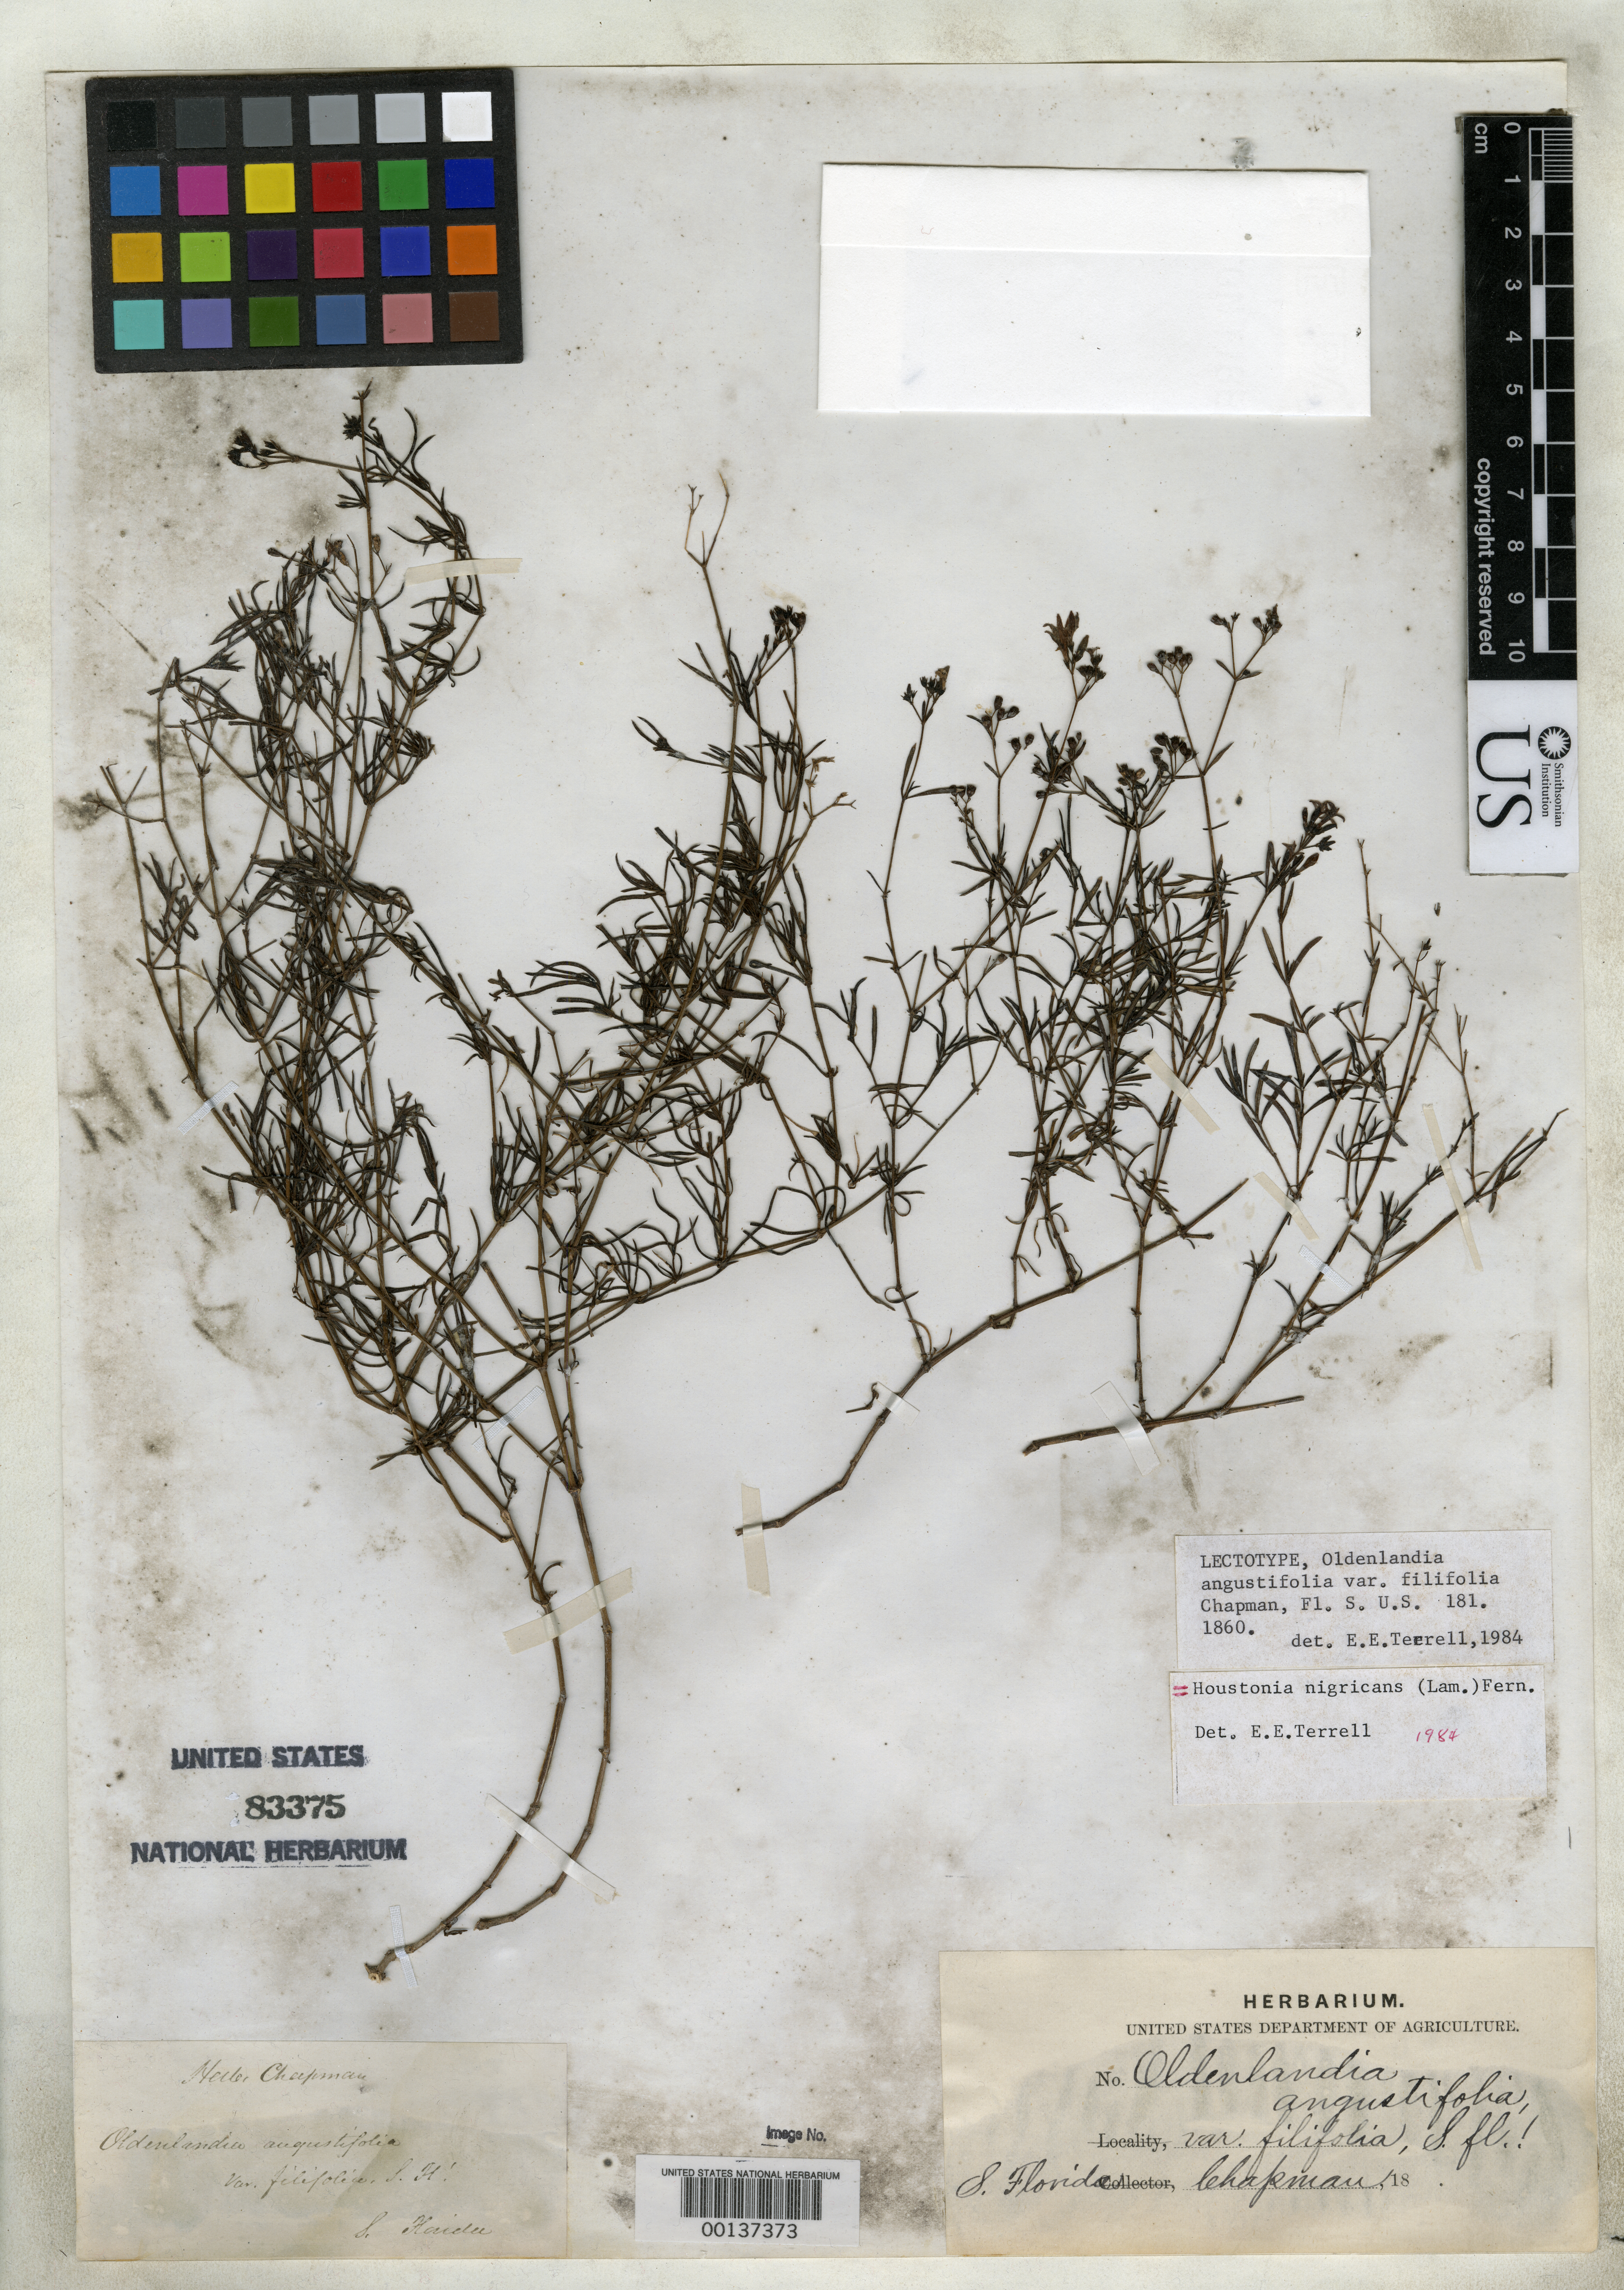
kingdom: Plantae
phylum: Tracheophyta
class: Magnoliopsida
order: Gentianales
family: Rubiaceae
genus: Oldenlandia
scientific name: Oldenlandia angustifolia var. filifolia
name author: Chapm.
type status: Lectotype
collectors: A. W. Chapman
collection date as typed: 18--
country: United States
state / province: Florida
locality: South Florida.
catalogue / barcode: US 83375